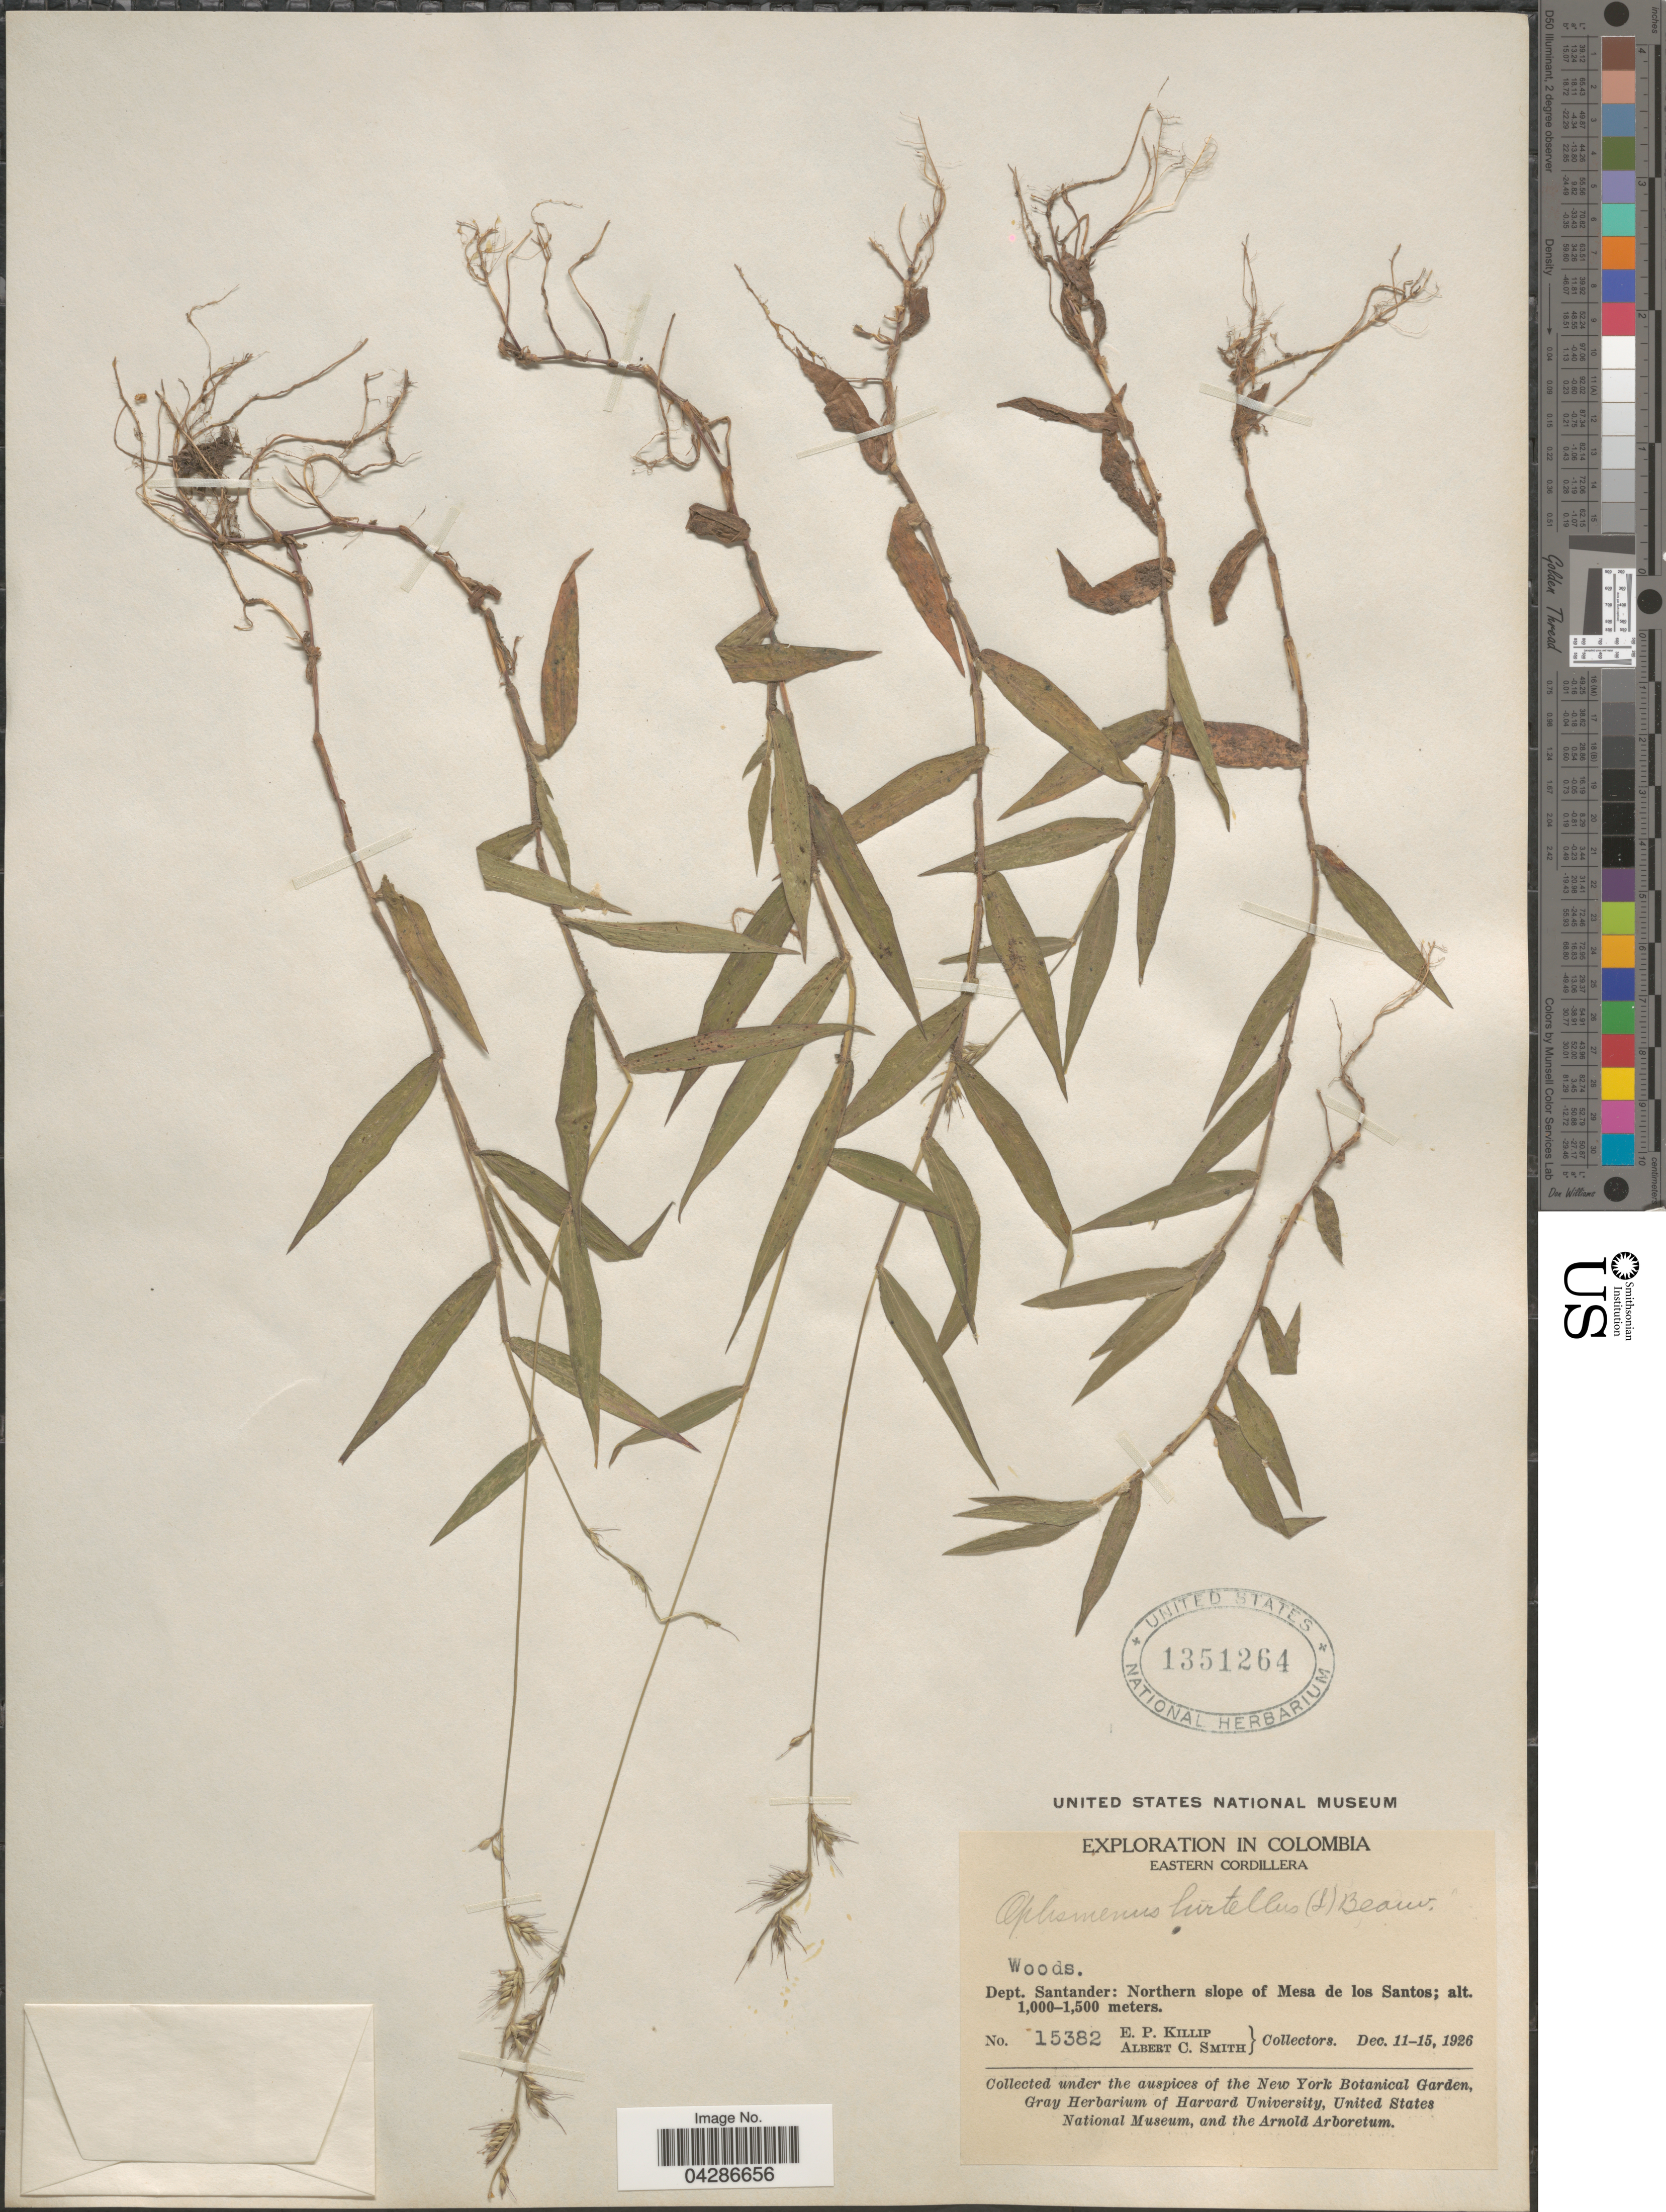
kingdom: Plantae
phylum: Tracheophyta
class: Liliopsida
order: Poales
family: Poaceae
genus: Oplismenus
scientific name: Oplismenus hirtellus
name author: (L.) P. Beauv.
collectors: E. P. Killip & A. C. Smith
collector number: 15382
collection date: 1926-12-11/1926-12-15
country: Colombia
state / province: Santander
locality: Exploration in Colombia. Eastern Cordillera. Dep. Santander: Northern slope of Mesa de los Santos.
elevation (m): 1000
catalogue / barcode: US 1351264